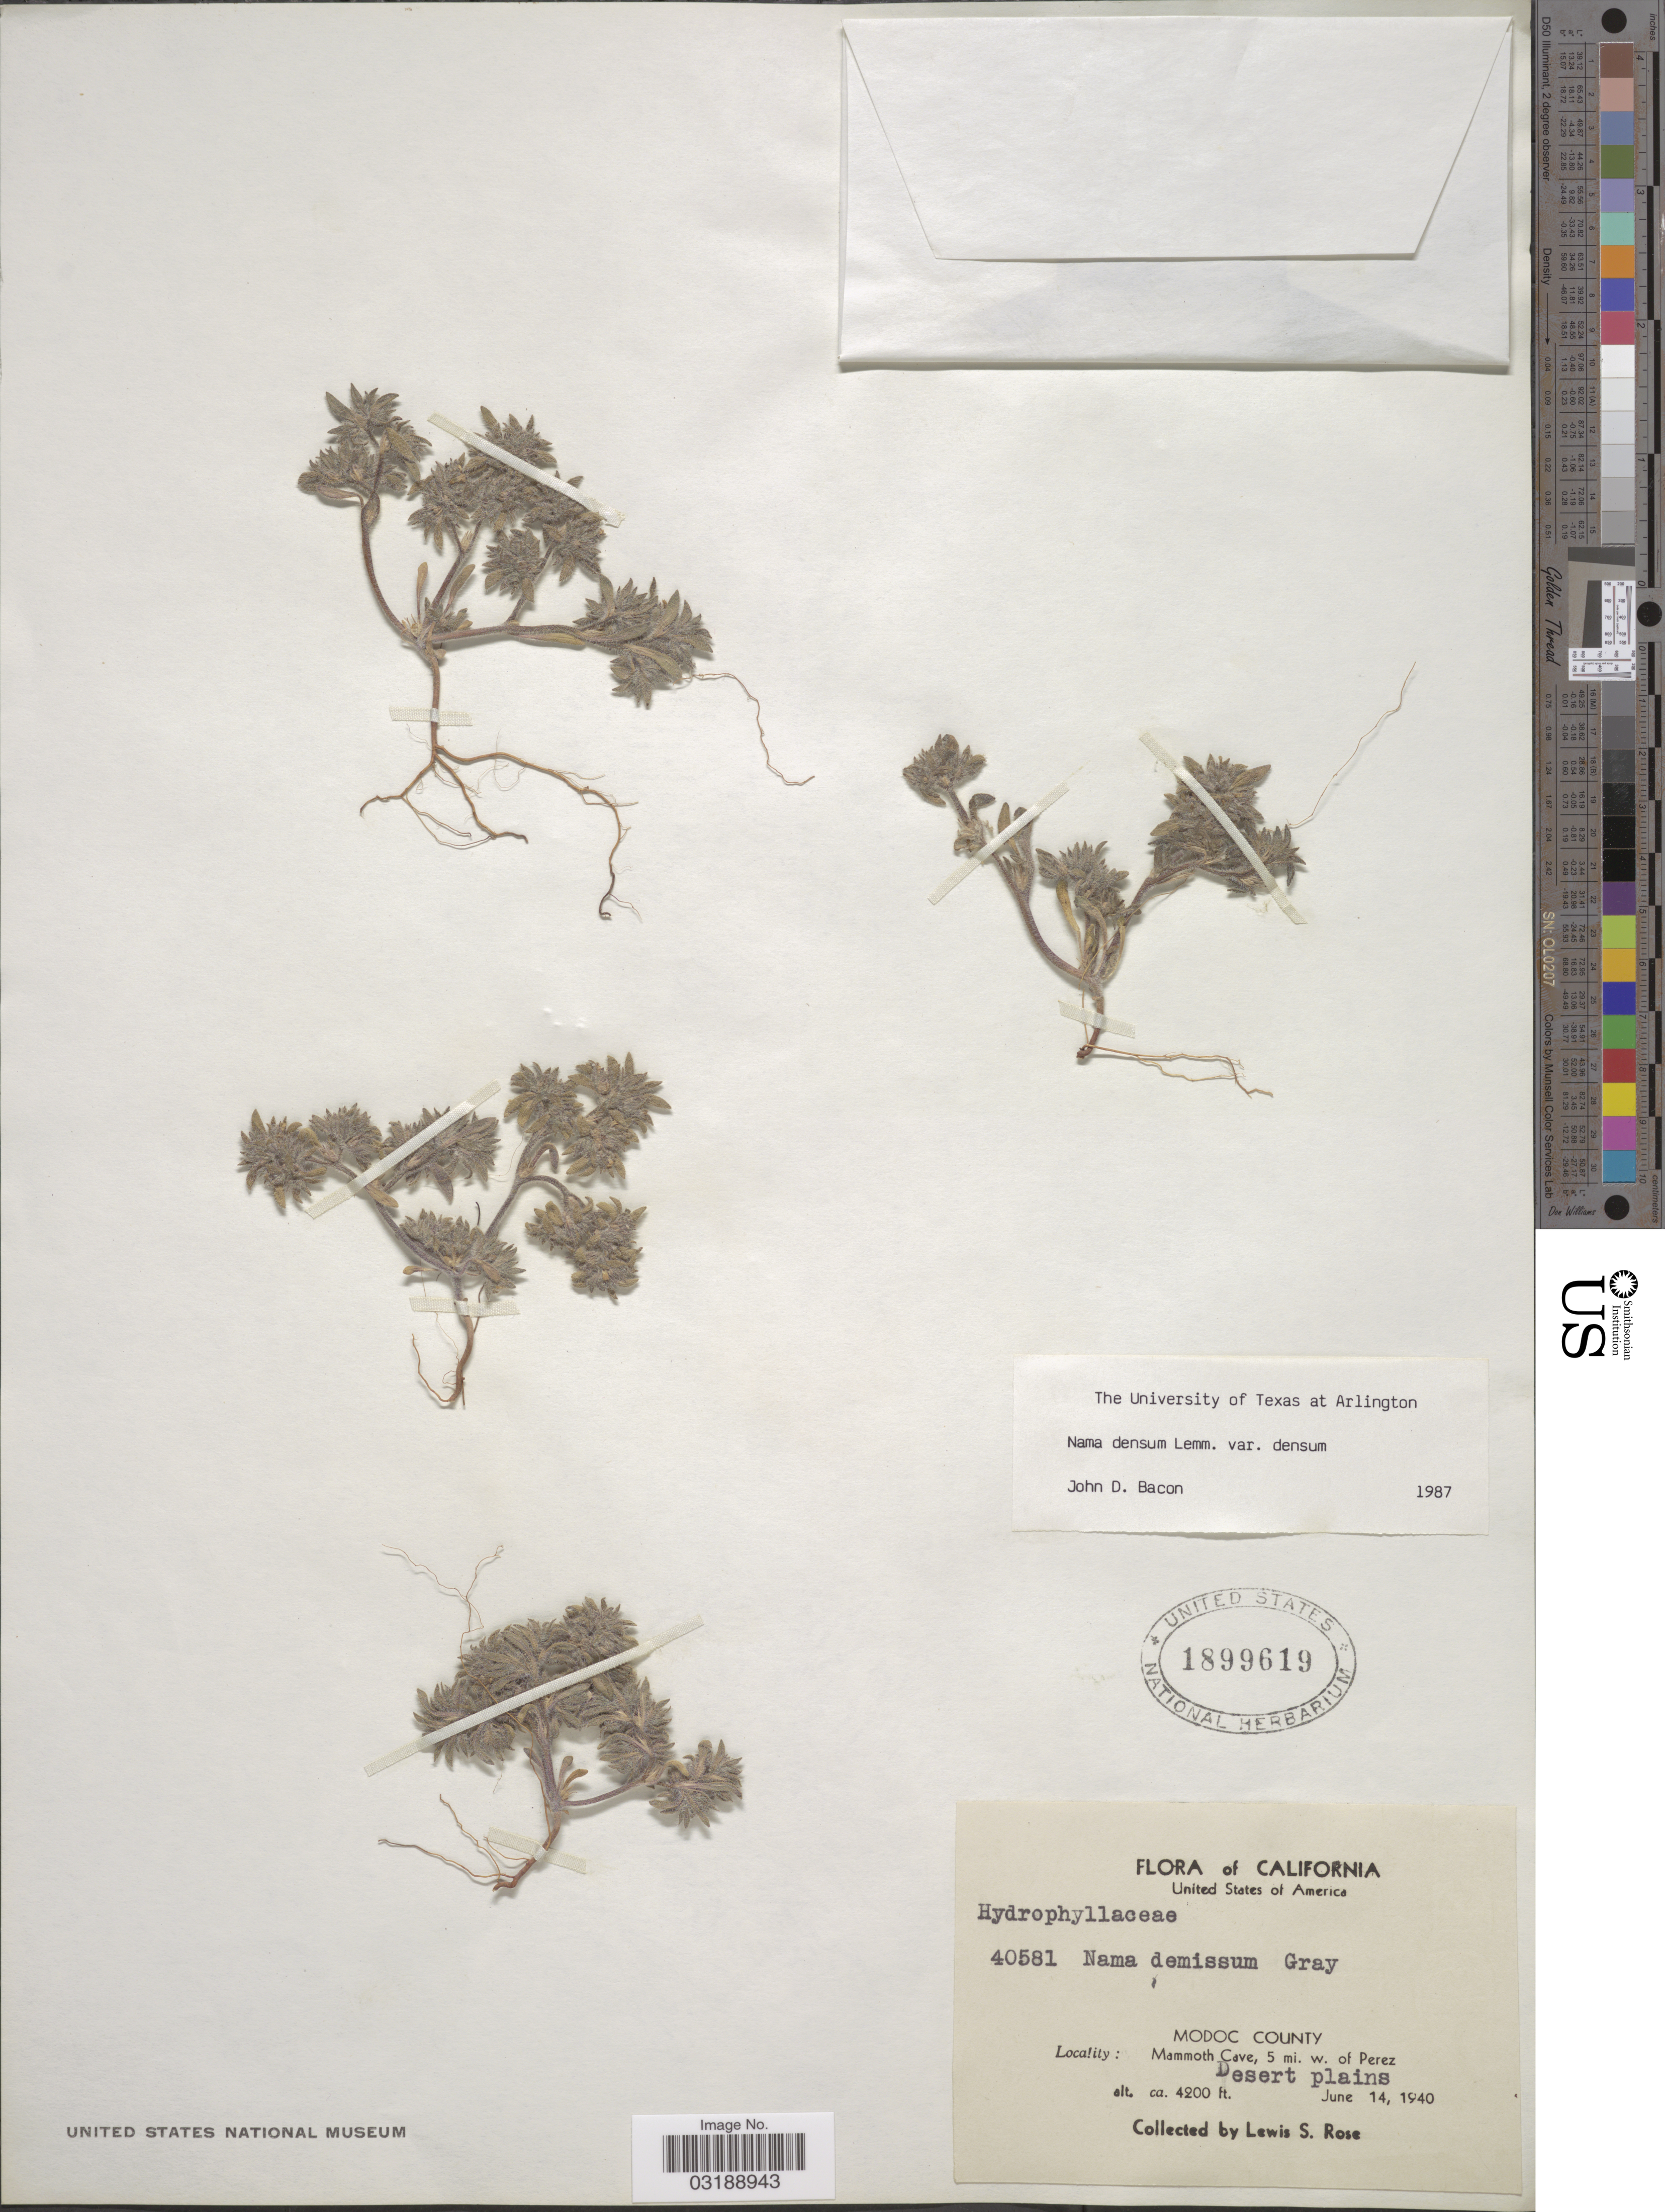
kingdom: Plantae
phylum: Tracheophyta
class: Magnoliopsida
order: Boraginales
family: Namaceae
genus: Nama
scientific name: Nama densa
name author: Lemmon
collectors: L. S. Rose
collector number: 40581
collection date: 1940-06-14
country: United States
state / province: California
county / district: Modoc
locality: Modoc County, Mammoth Cave, 5 mi. w. of Perez, Desert plains.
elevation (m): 1280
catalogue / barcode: US 1899619